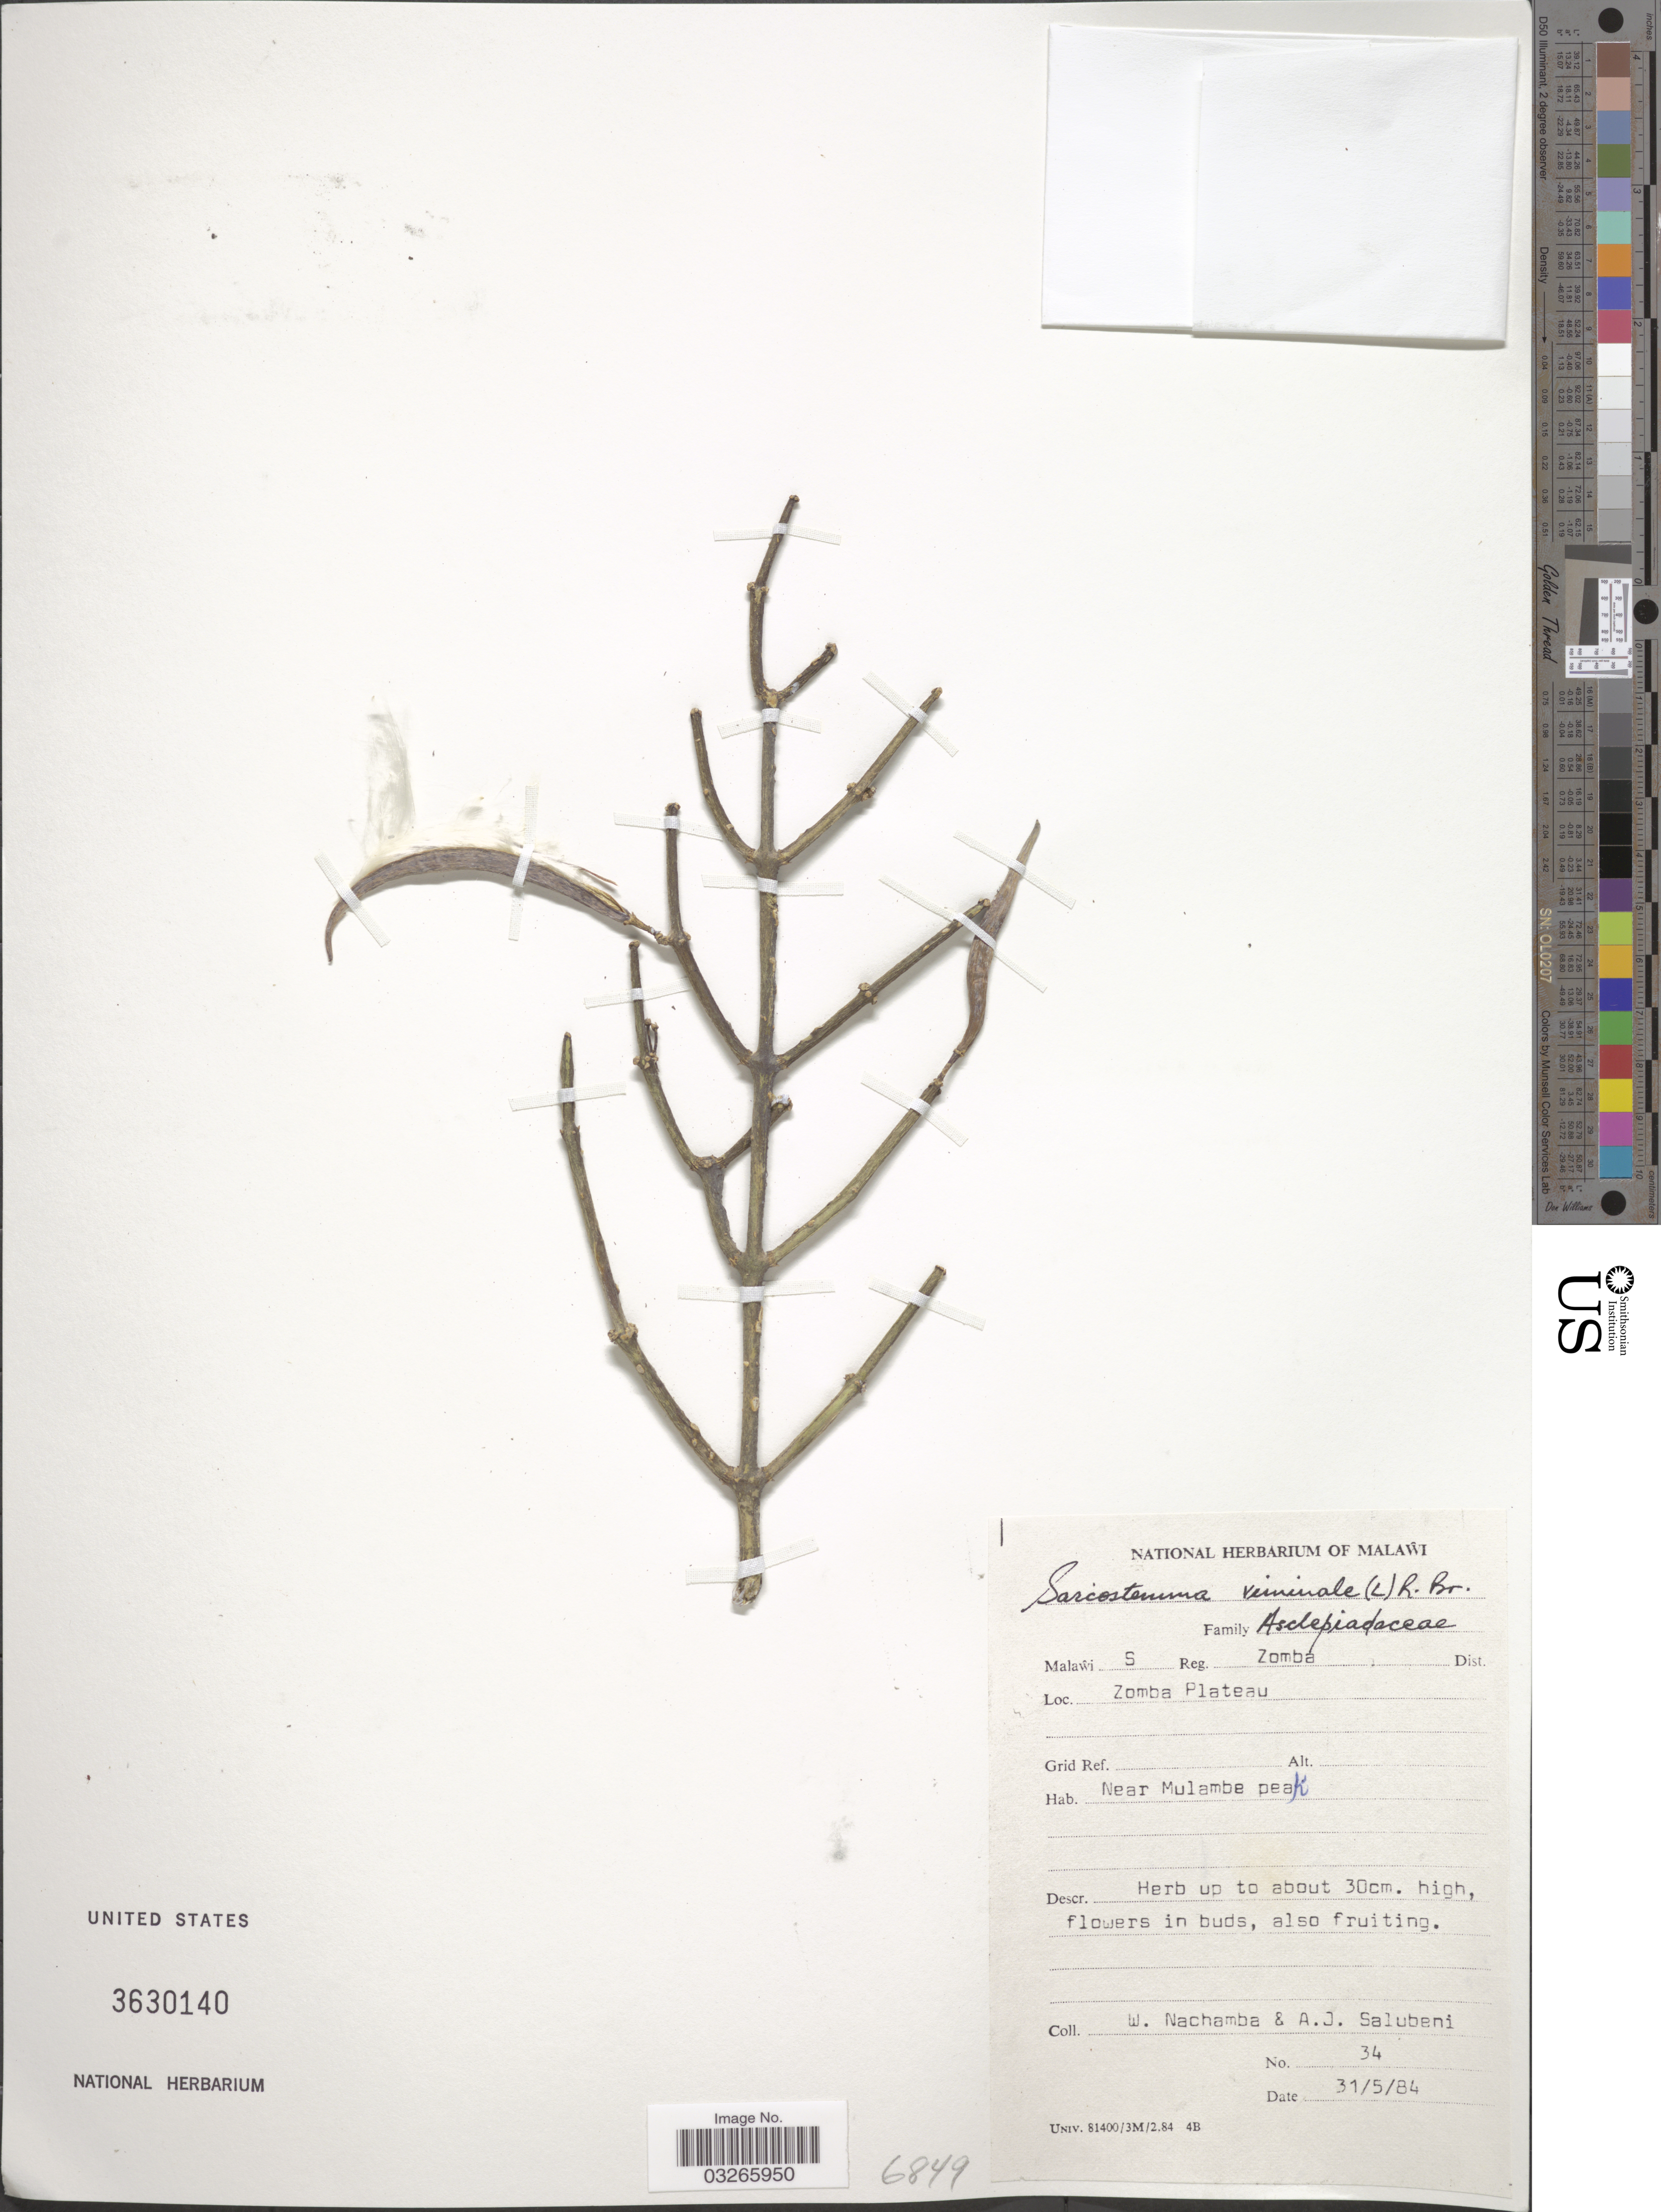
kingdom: Plantae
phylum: Tracheophyta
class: Magnoliopsida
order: Gentianales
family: Apocynaceae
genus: Sarcostemma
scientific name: Sarcostemma viminale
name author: (Linn) R. Br.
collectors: W. Nachamba & A. J. Salubeni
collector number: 34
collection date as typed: Transcribed d/m/y: 31/5/84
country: Malawi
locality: S. Reg. Zomba Dist. Zomba Plateau. Near Mulambe peak.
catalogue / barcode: US 3630140